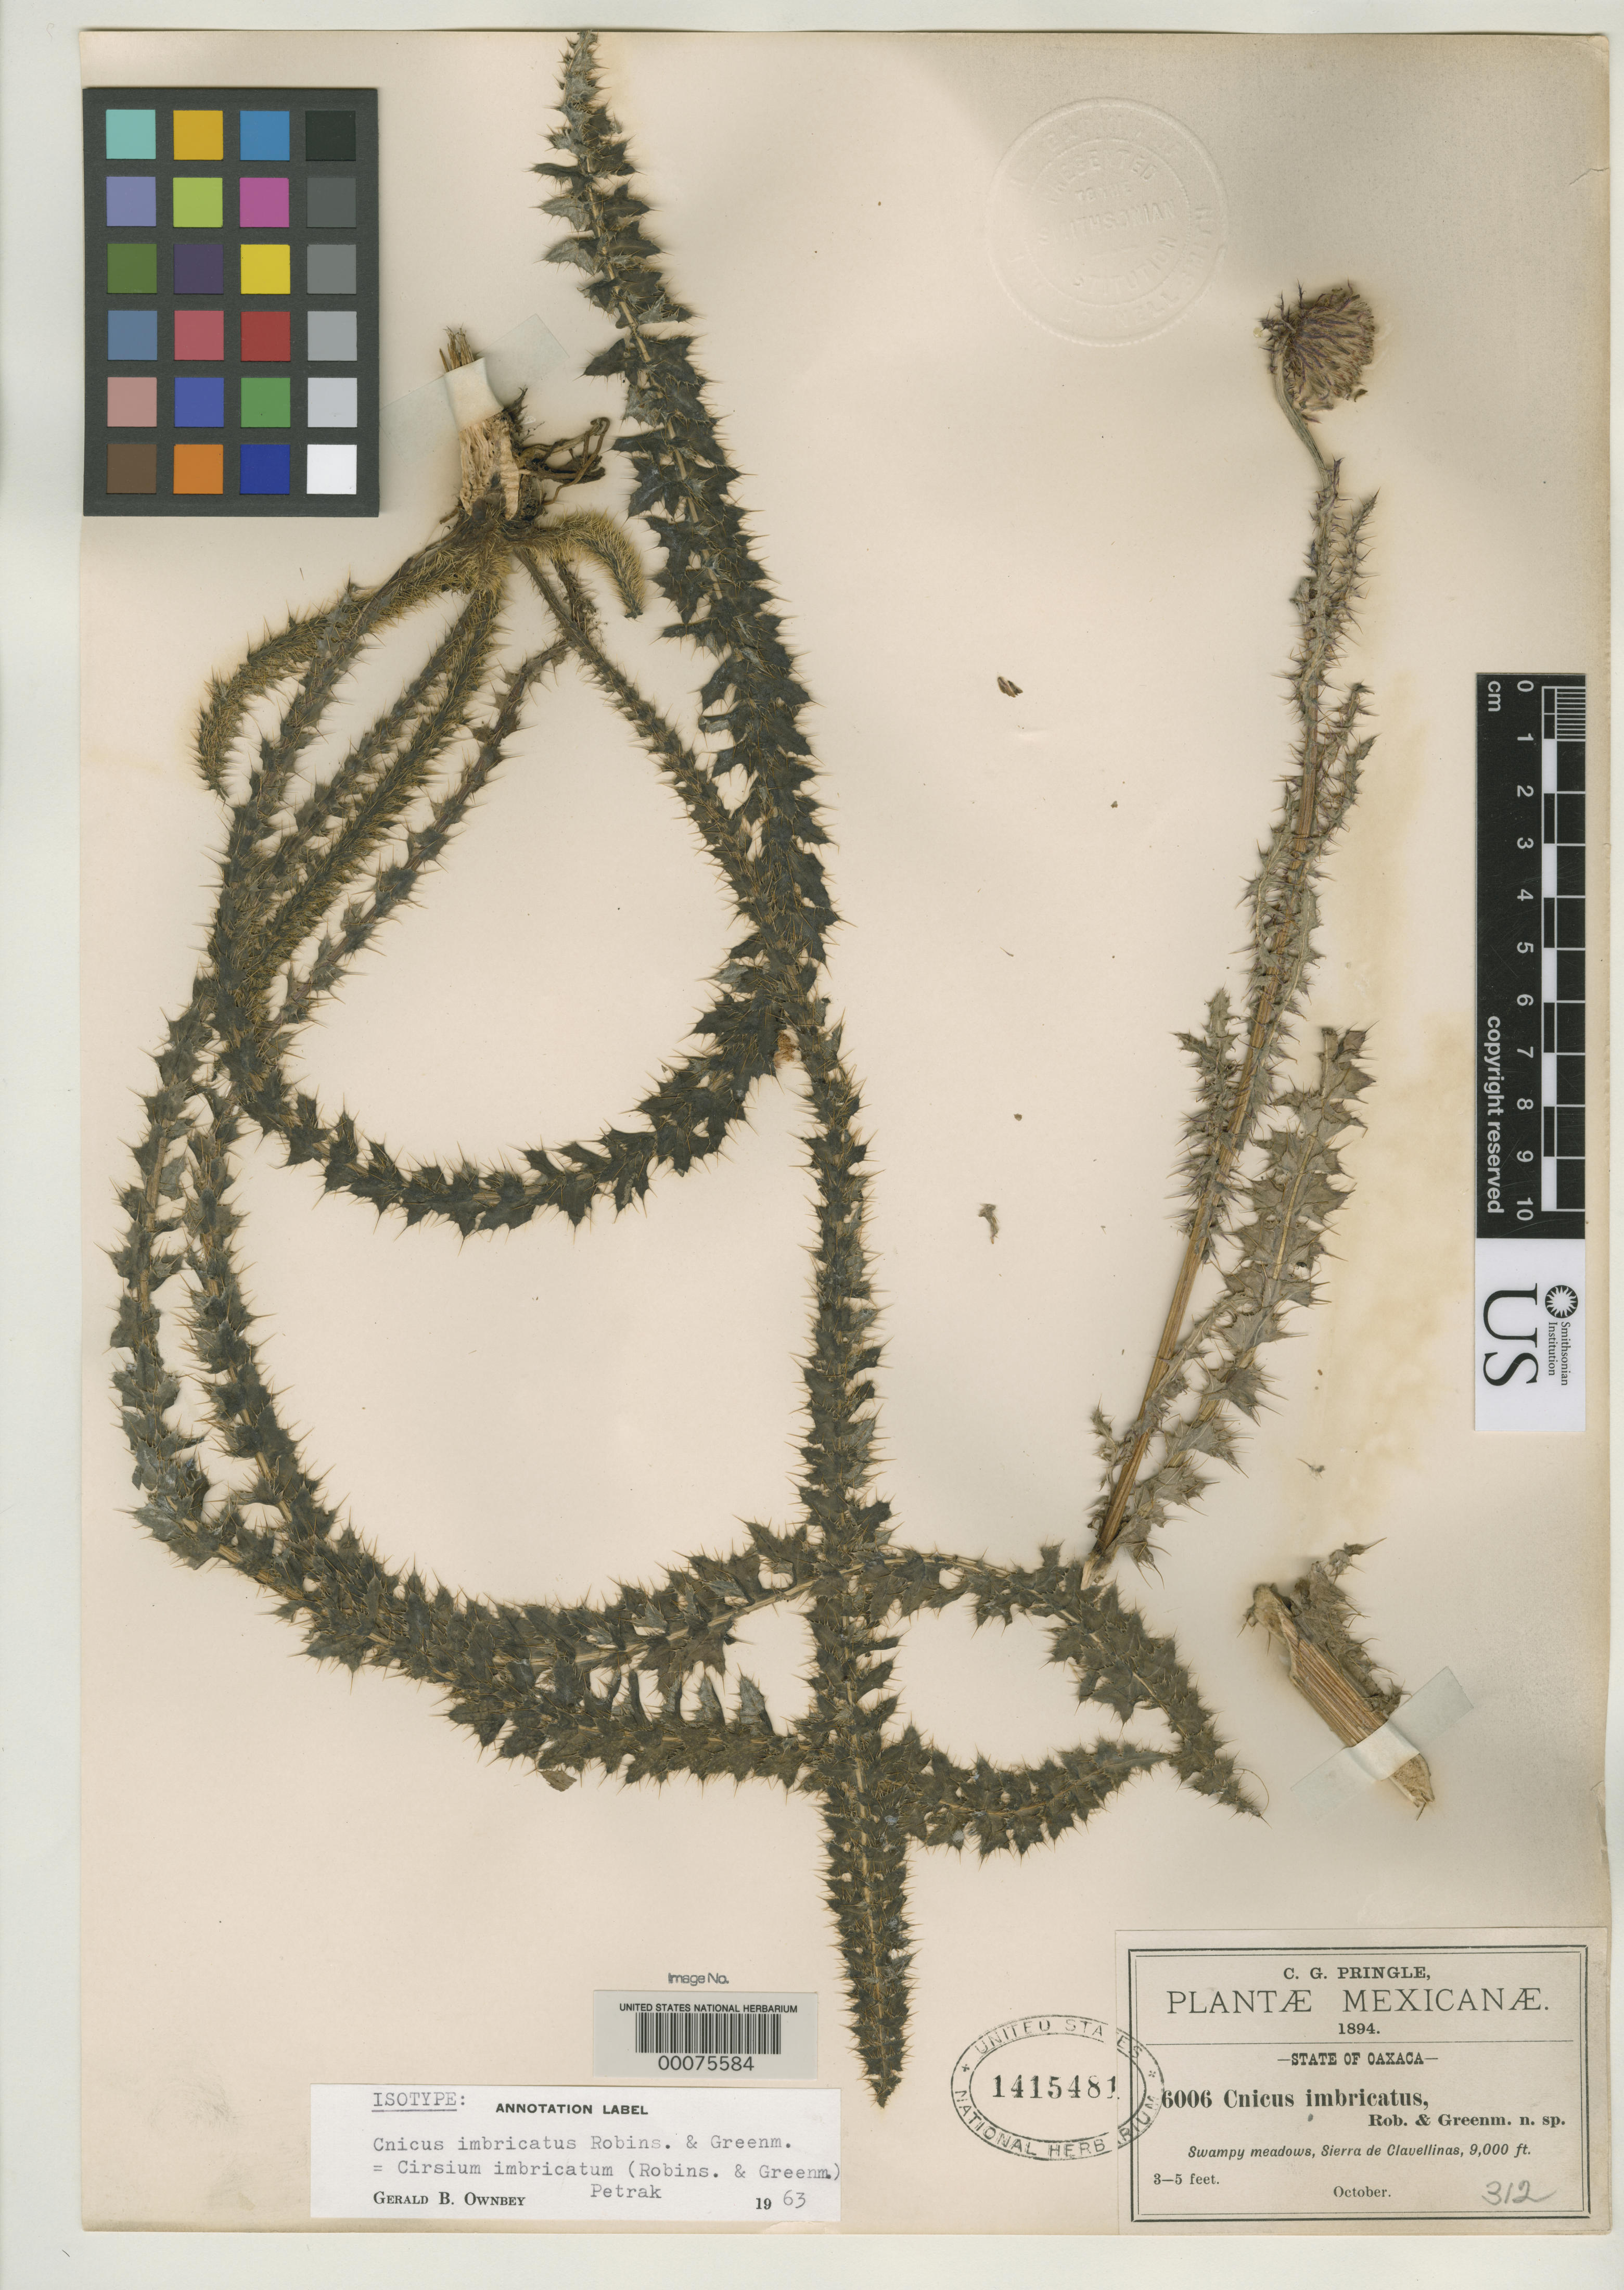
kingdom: Plantae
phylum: Tracheophyta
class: Magnoliopsida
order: Asterales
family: Asteraceae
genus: Cnicus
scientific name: Cnicus imbricatus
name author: B.L. Rob. & Greenm.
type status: Isotype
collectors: C. G. Pringle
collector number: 6006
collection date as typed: Oct 1894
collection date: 1894-10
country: Mexico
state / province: Oaxaca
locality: Sierra de Clavellinas, Swampy meadows.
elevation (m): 2743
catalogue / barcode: US 1415481